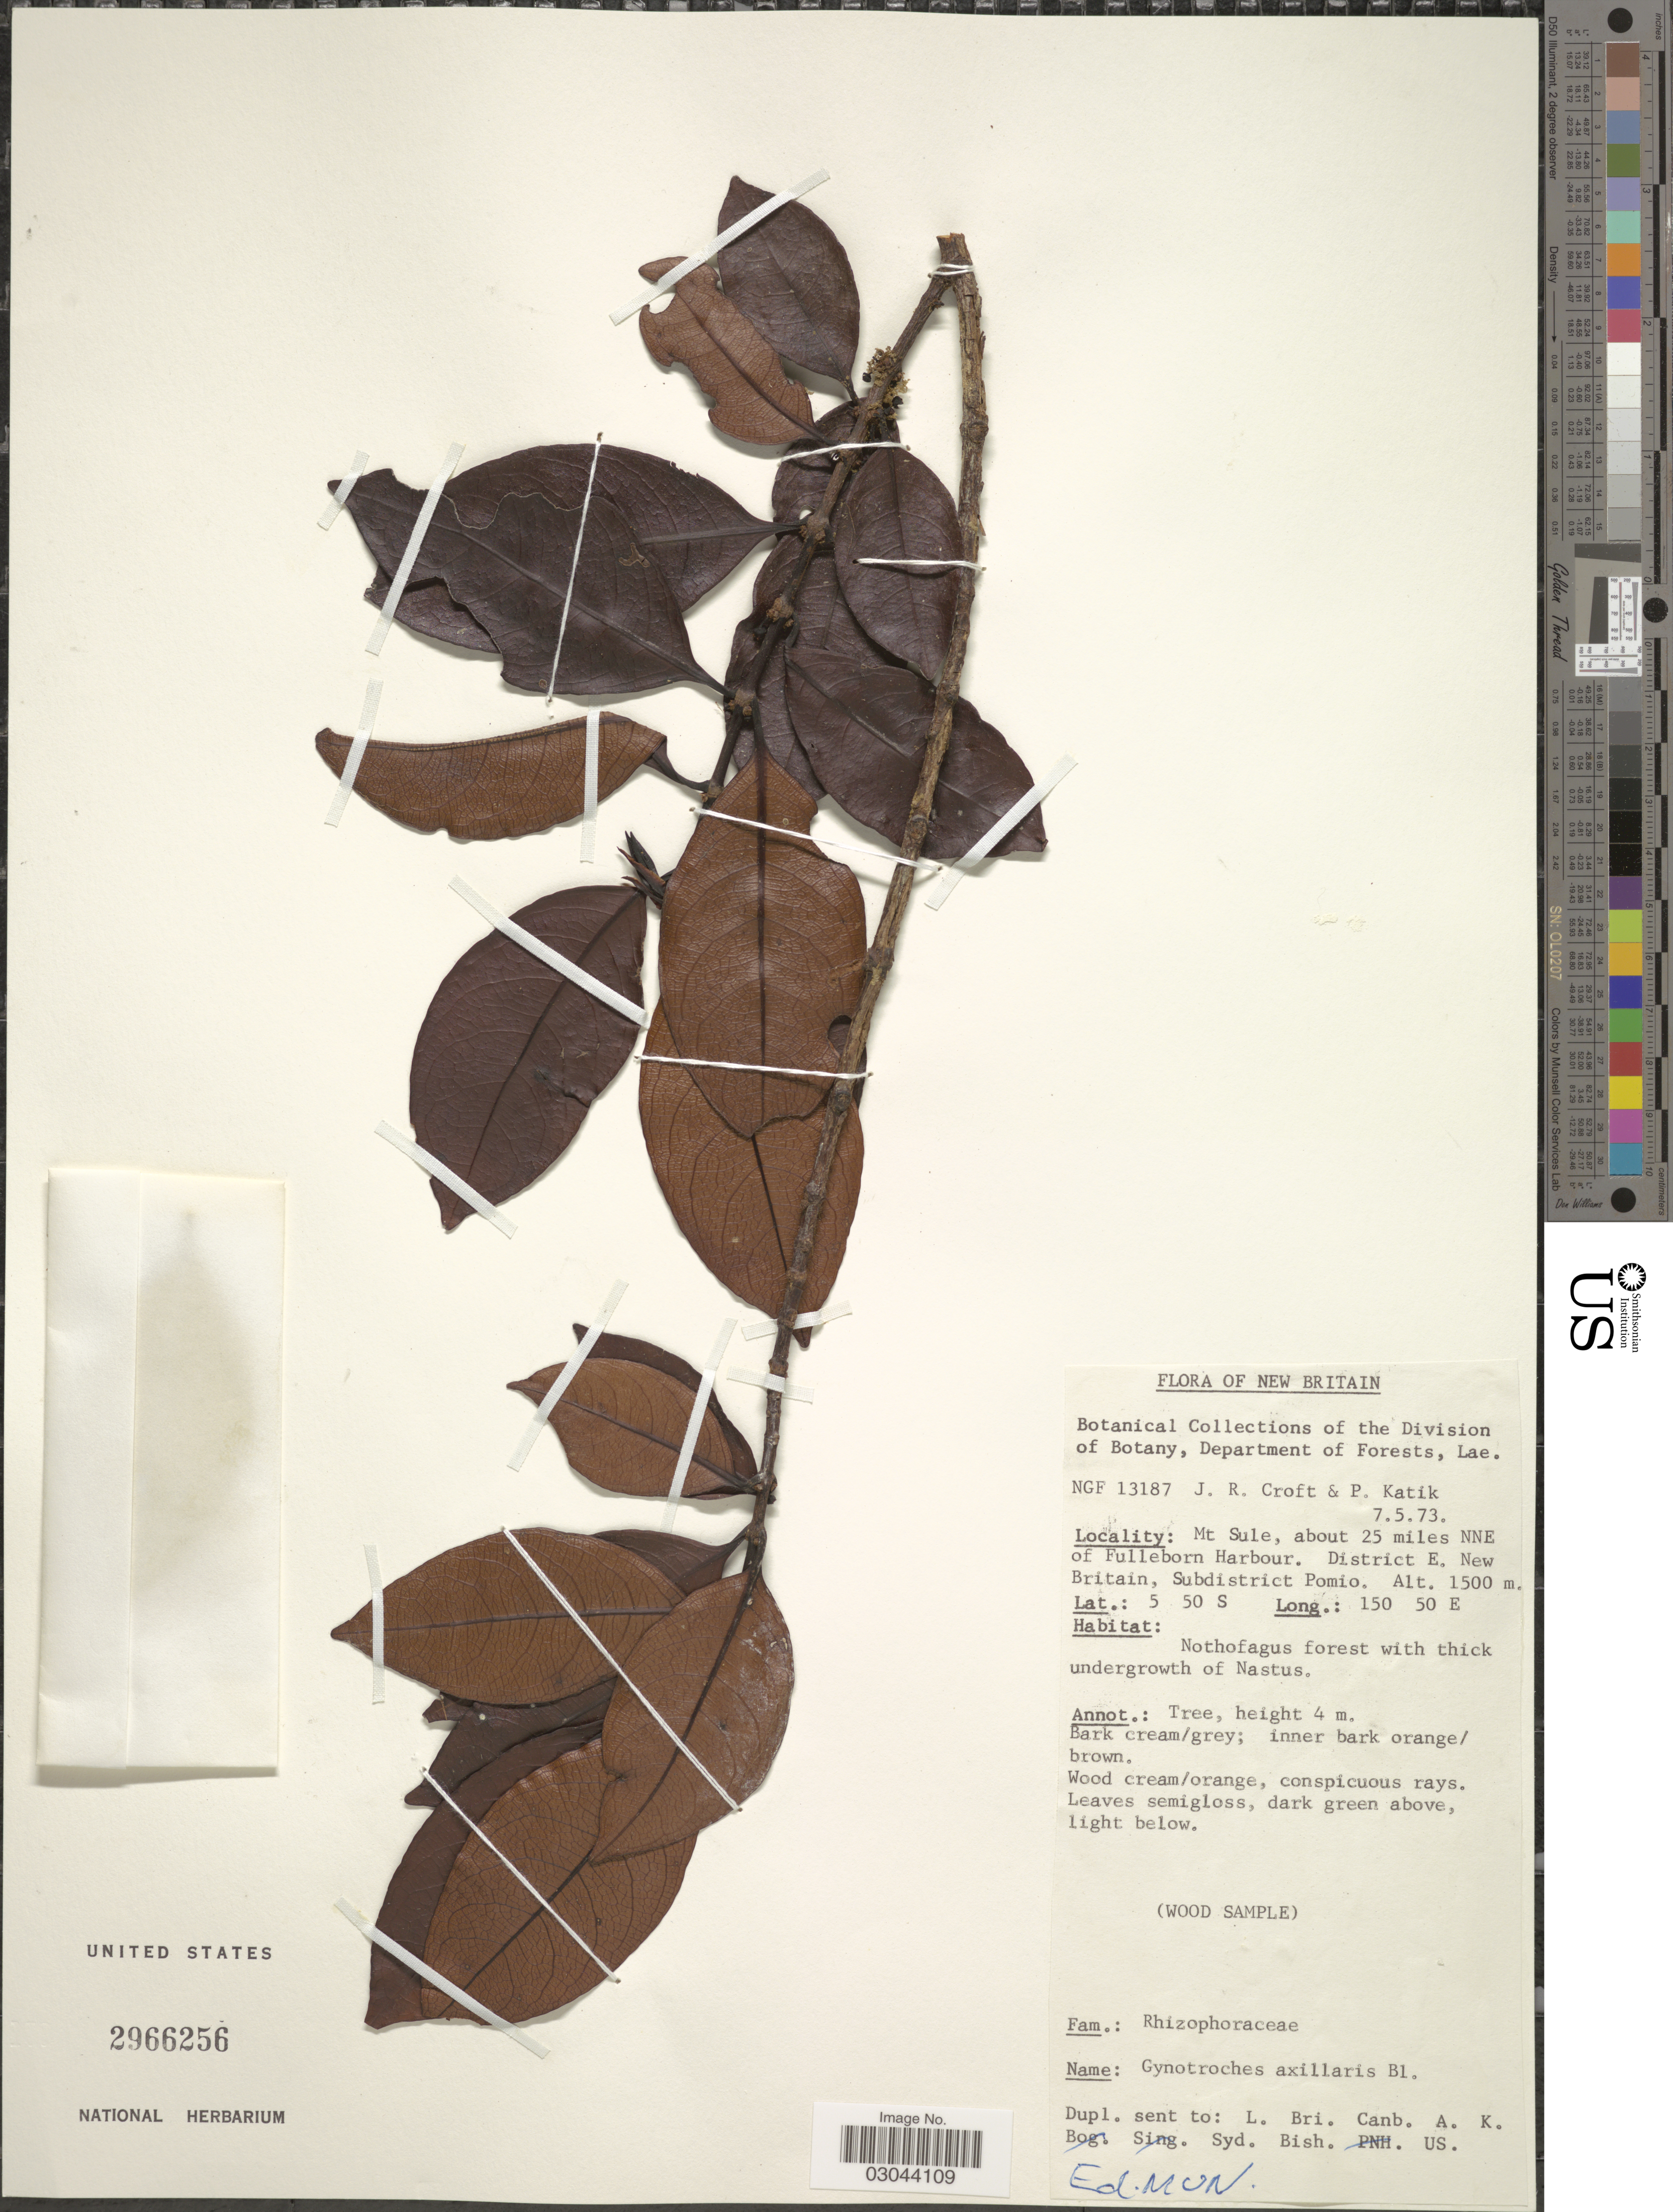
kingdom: Plantae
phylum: Tracheophyta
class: Magnoliopsida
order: Malpighiales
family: Rhizophoraceae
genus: Gynotroches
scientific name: Gynotroches axillaris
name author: Blume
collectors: J. R. Croft & P. Katik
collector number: NGF13187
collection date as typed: Transcribed d/m/y: 7/5/73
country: Papua New Guinea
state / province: East New Britain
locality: New Britain. Mt Sule, about 25 miles NNE of Fulleborn Harbour. District E. New Britain, Subdistrict Pomio.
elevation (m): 1500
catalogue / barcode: US 2966256